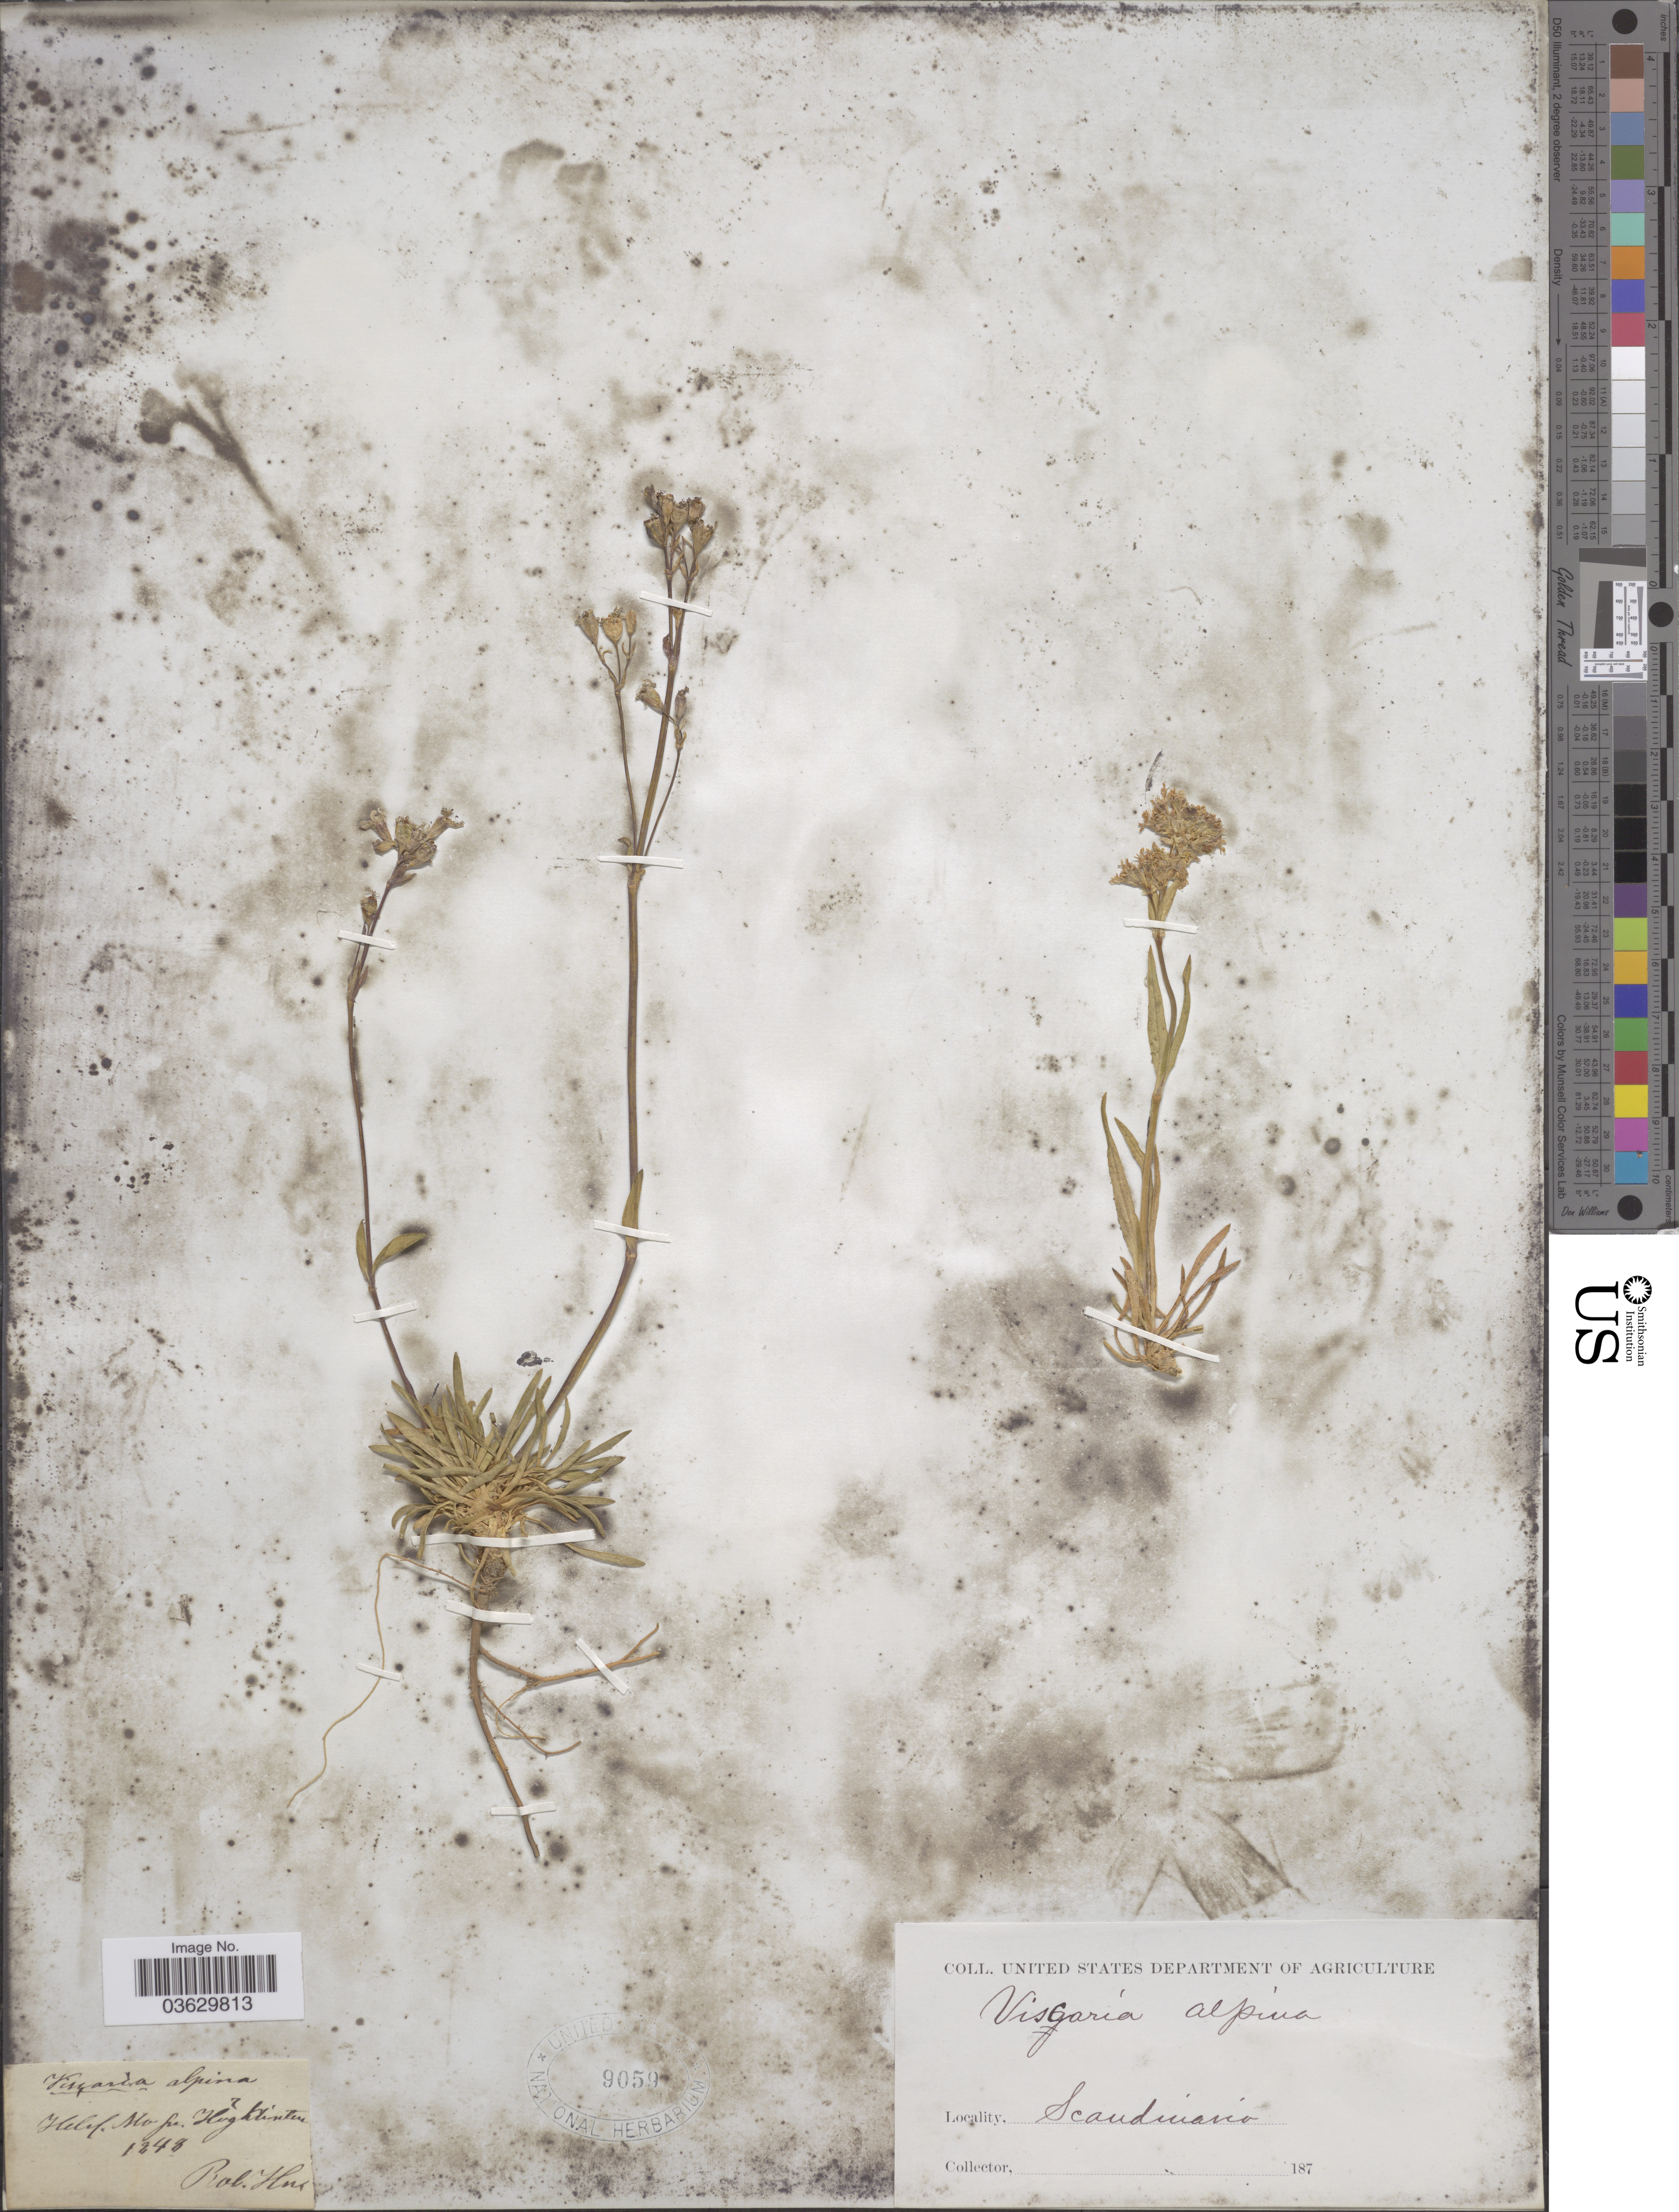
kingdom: Plantae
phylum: Tracheophyta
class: Magnoliopsida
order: Caryophyllales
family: Caryophyllaceae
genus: Viscaria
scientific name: Viscaria alpina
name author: (L.) G. Don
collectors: R. Hn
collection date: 1848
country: Sweden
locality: Helv. Mo fra. Hogklinten. Scandinavia.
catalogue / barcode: US 9059